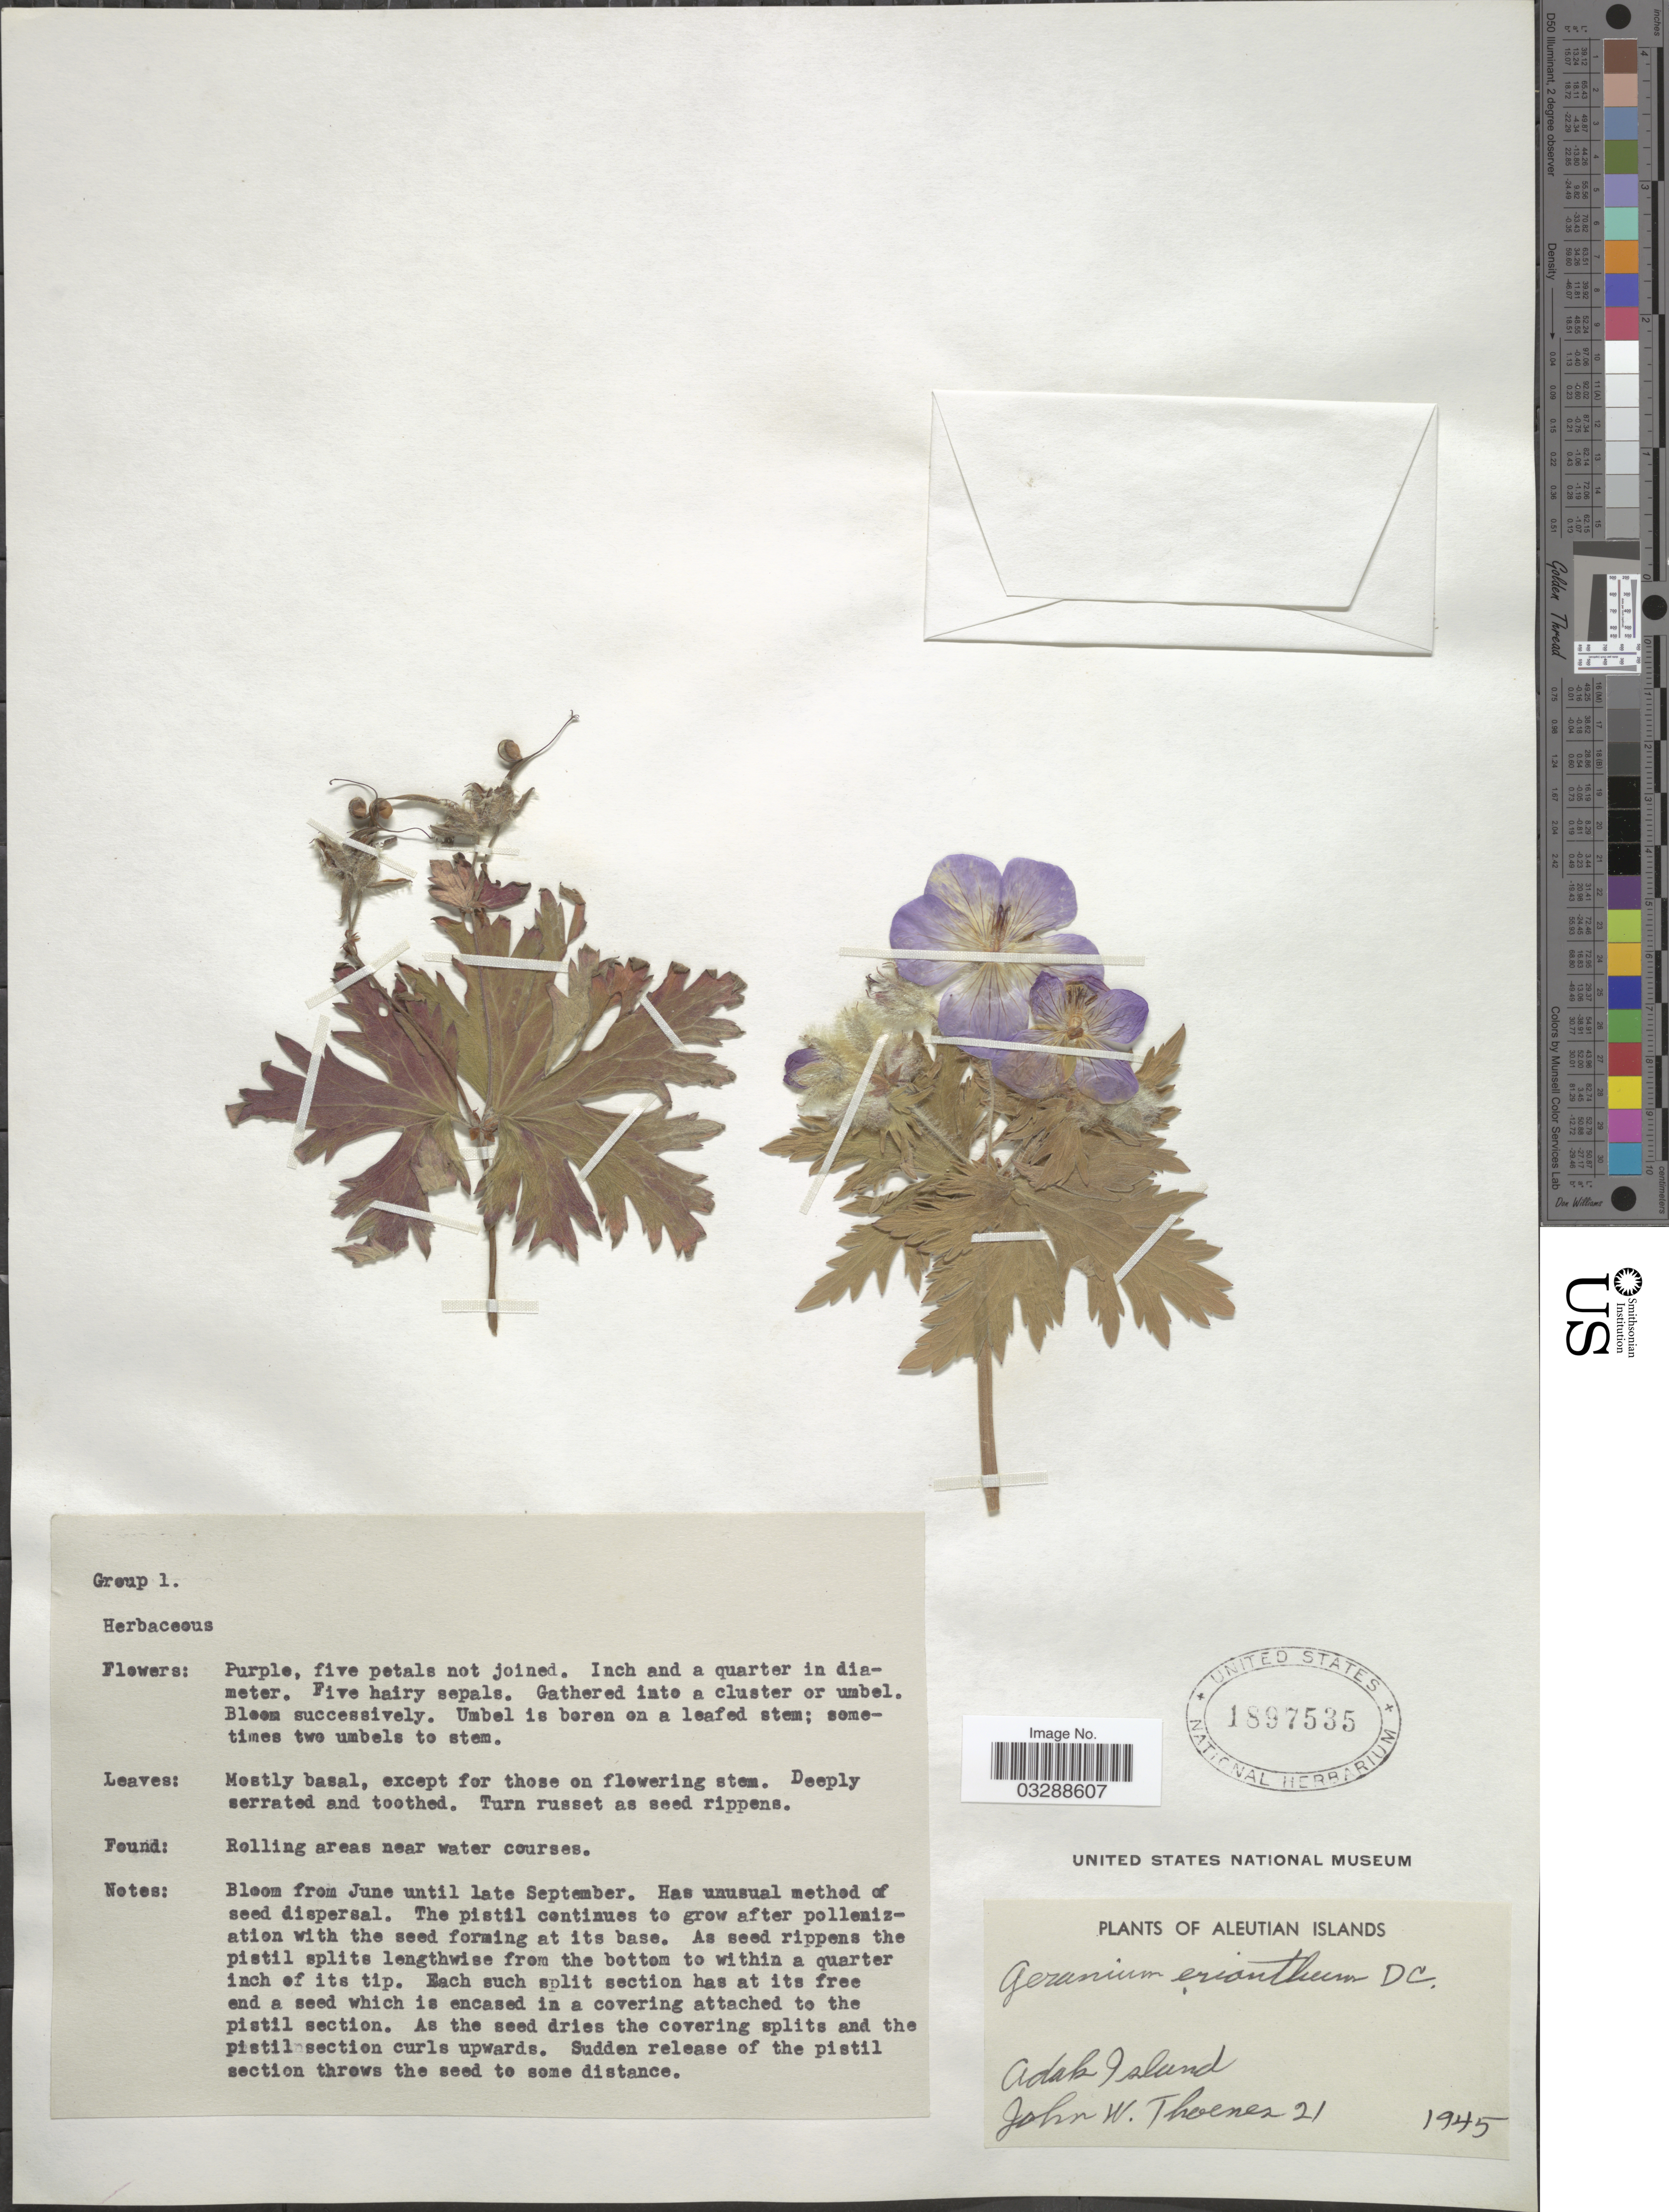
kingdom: Plantae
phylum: Tracheophyta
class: Magnoliopsida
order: Geraniales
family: Geraniaceae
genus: Geranium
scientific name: Geranium erianthum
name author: DC.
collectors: J. Thoenes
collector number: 21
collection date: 1945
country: United States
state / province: Alaska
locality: Aleutian Islands, Adak Island.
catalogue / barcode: US 1897535